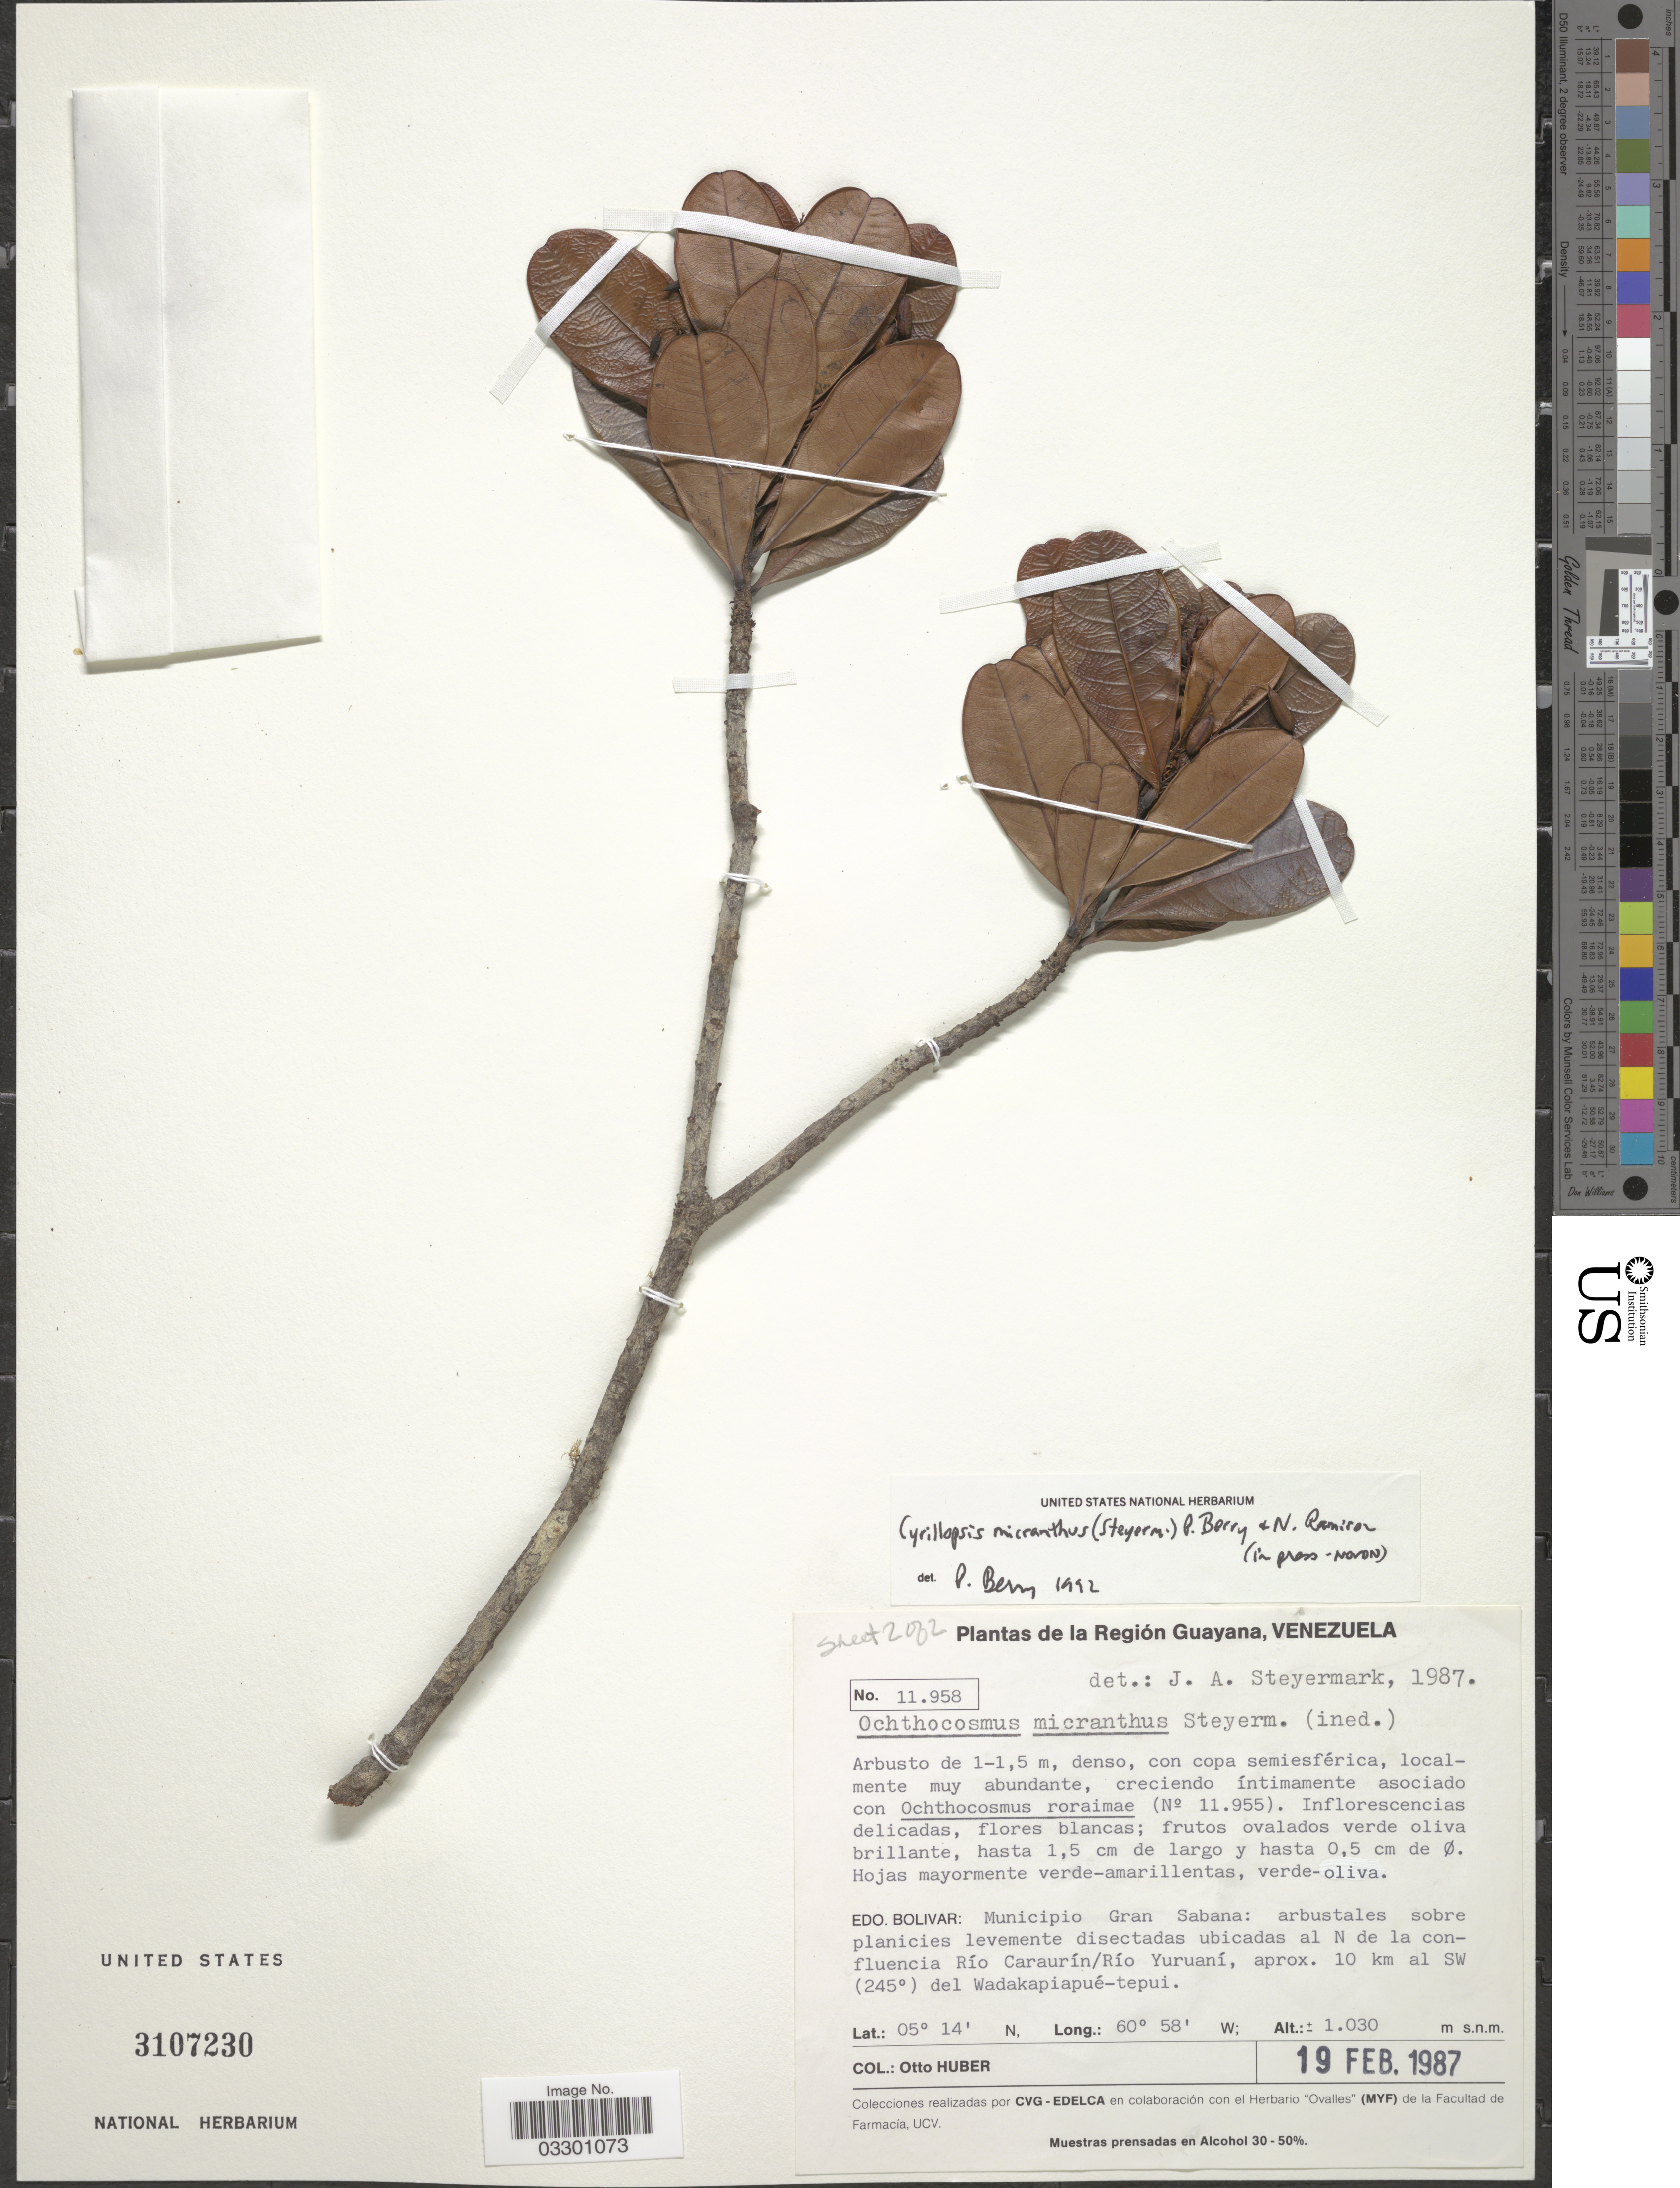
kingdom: Plantae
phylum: Tracheophyta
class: Magnoliopsida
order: Malpighiales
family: Ixonanthaceae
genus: Cyrillopsis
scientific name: Cyrillopsis micrantha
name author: (Steyerm.) P.E. Berry & N. Ramírez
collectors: O. Huber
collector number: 11958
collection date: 1987-02-19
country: Colombia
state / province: Bolívar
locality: De la Región Guayana. Municipio Gran Sabana: arbustales sobre planicies levemente disectadas ubicadas al N de la confluencia Río Caraurín/ Río Yuruaní, aprox. 10 km al SW (245°) del Wadakapiapué-tepui.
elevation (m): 1030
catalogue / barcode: US 3107230